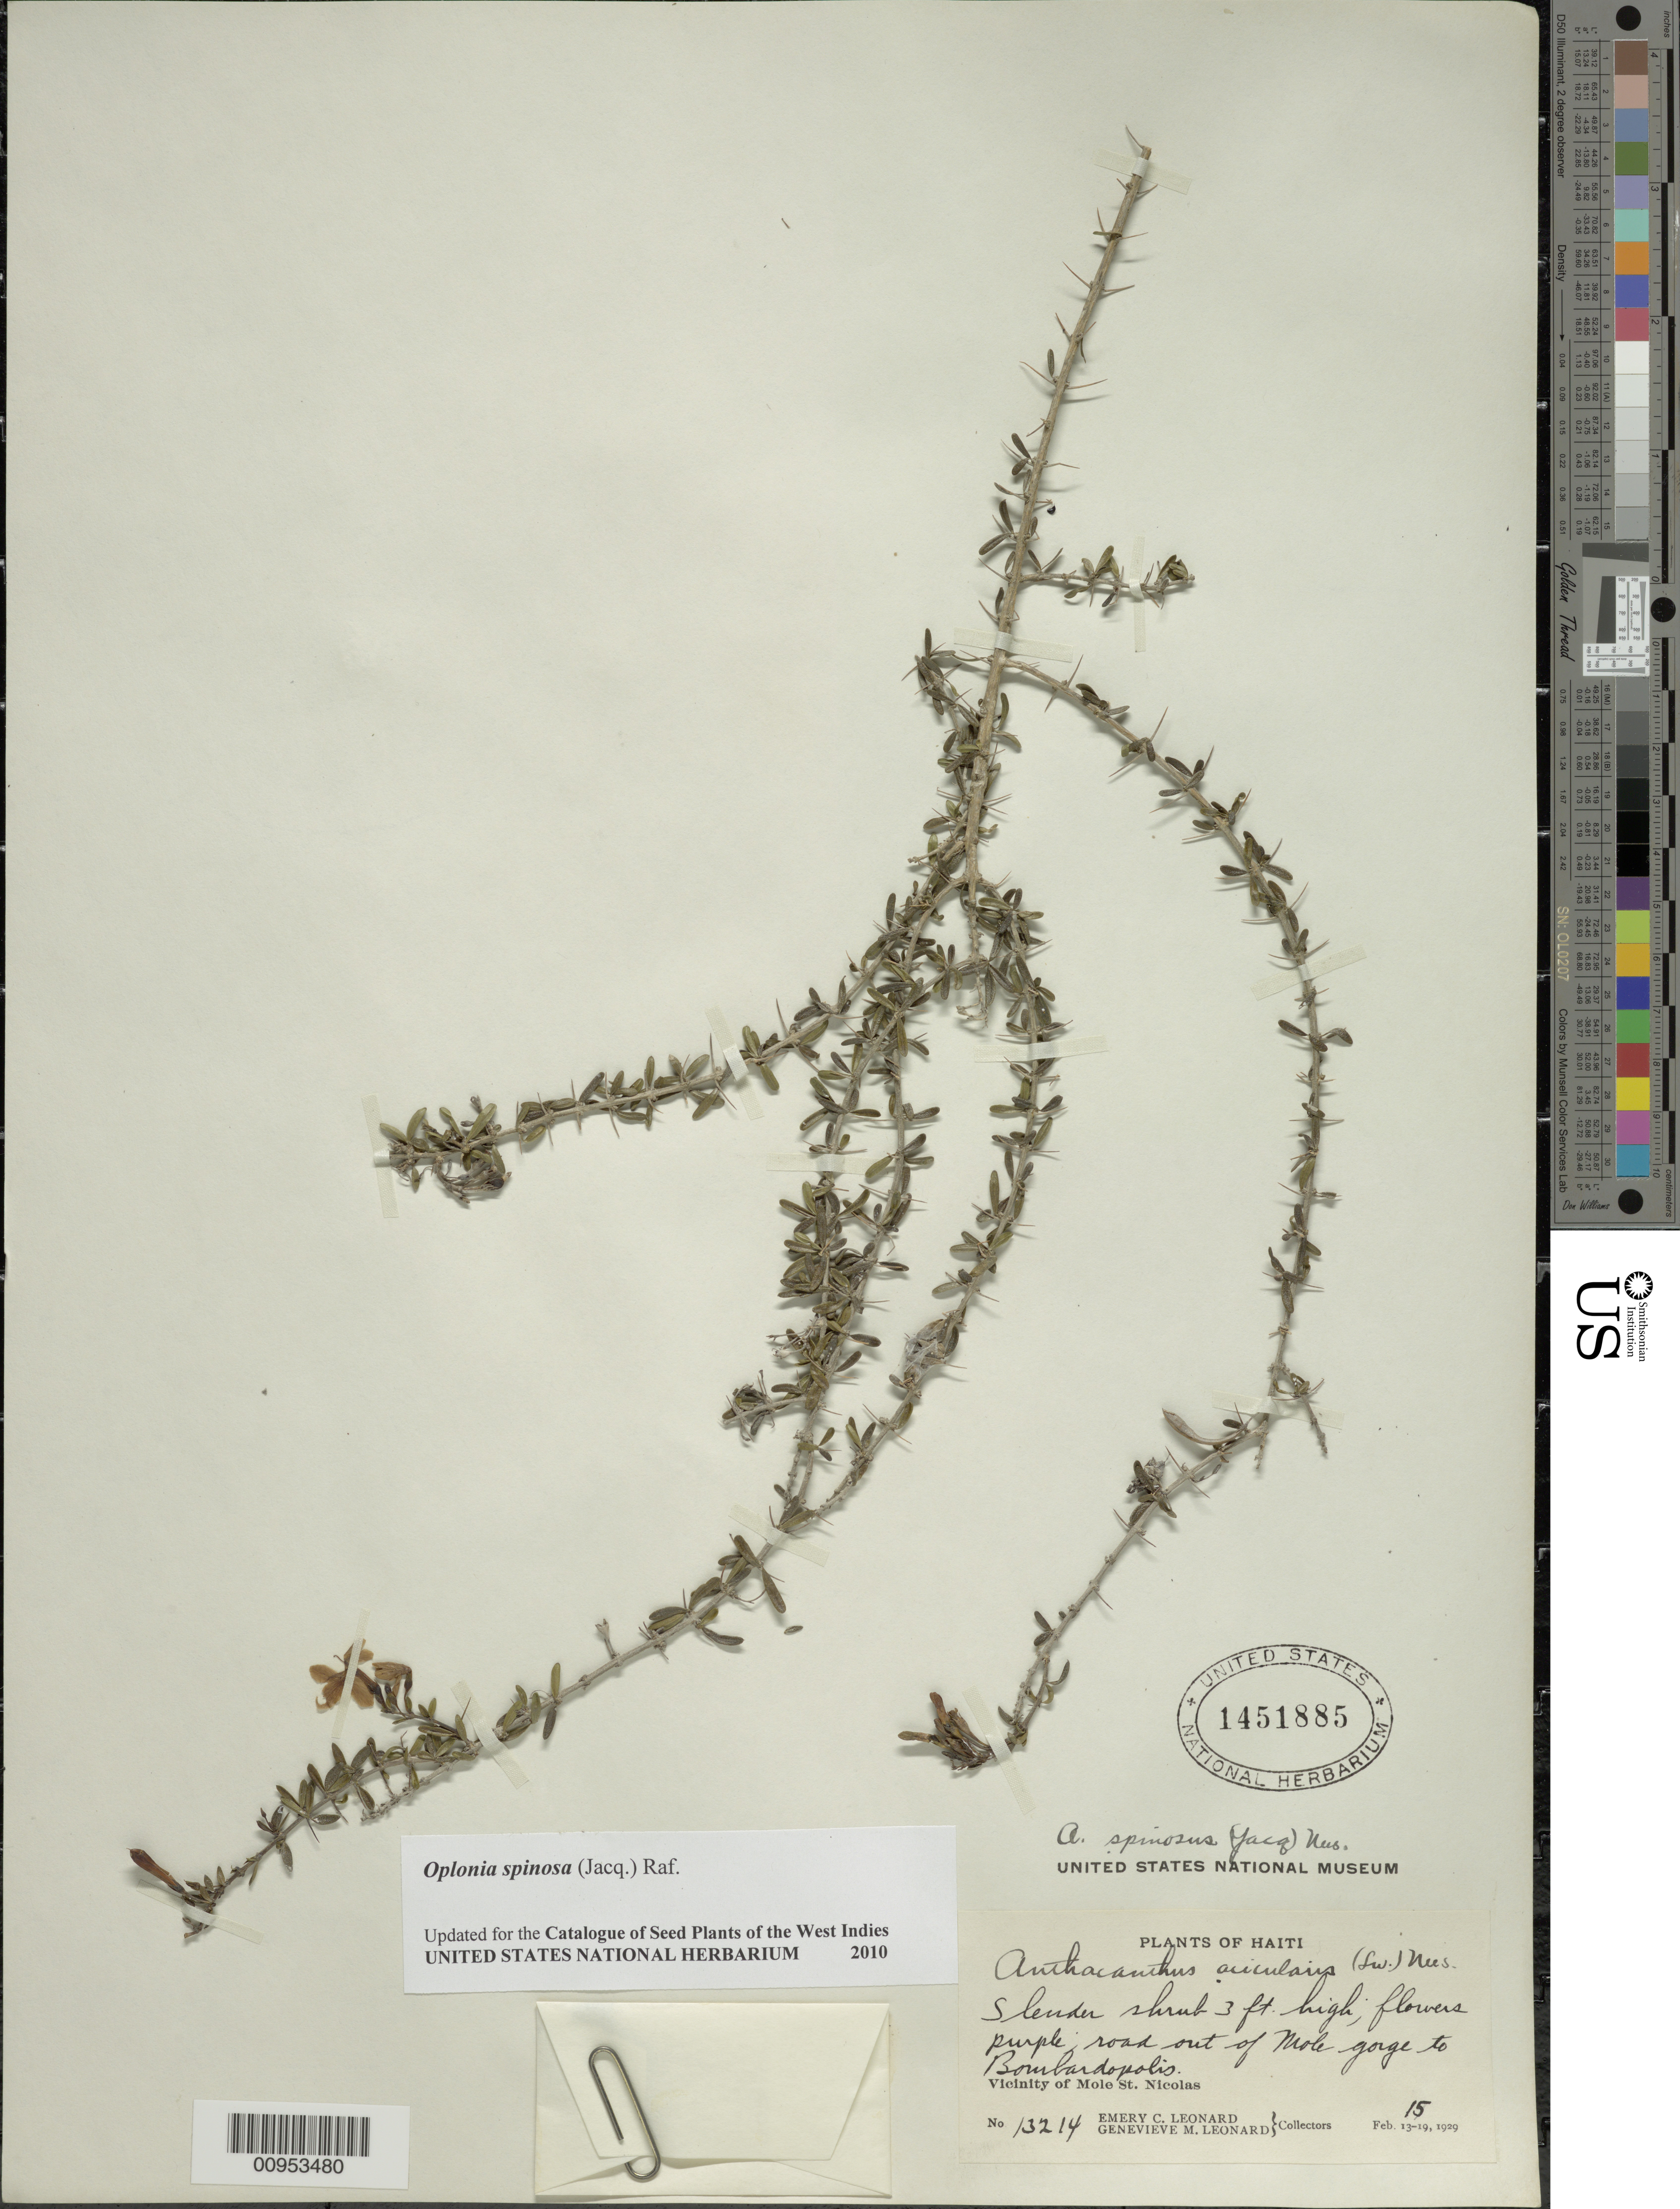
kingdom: Plantae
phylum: Tracheophyta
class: Magnoliopsida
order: Lamiales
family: Acanthaceae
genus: Oplonia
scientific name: Oplonia spinosa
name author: Raf.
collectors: E. C. Leonard & G. M. Leonard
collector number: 13214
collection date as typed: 15 Feb 1929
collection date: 1929-02-15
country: Haiti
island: Hispaniola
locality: Vicinity of Mole St. Nicolas, road out of Mole gorge to Bombardopolis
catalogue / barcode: US 1451885